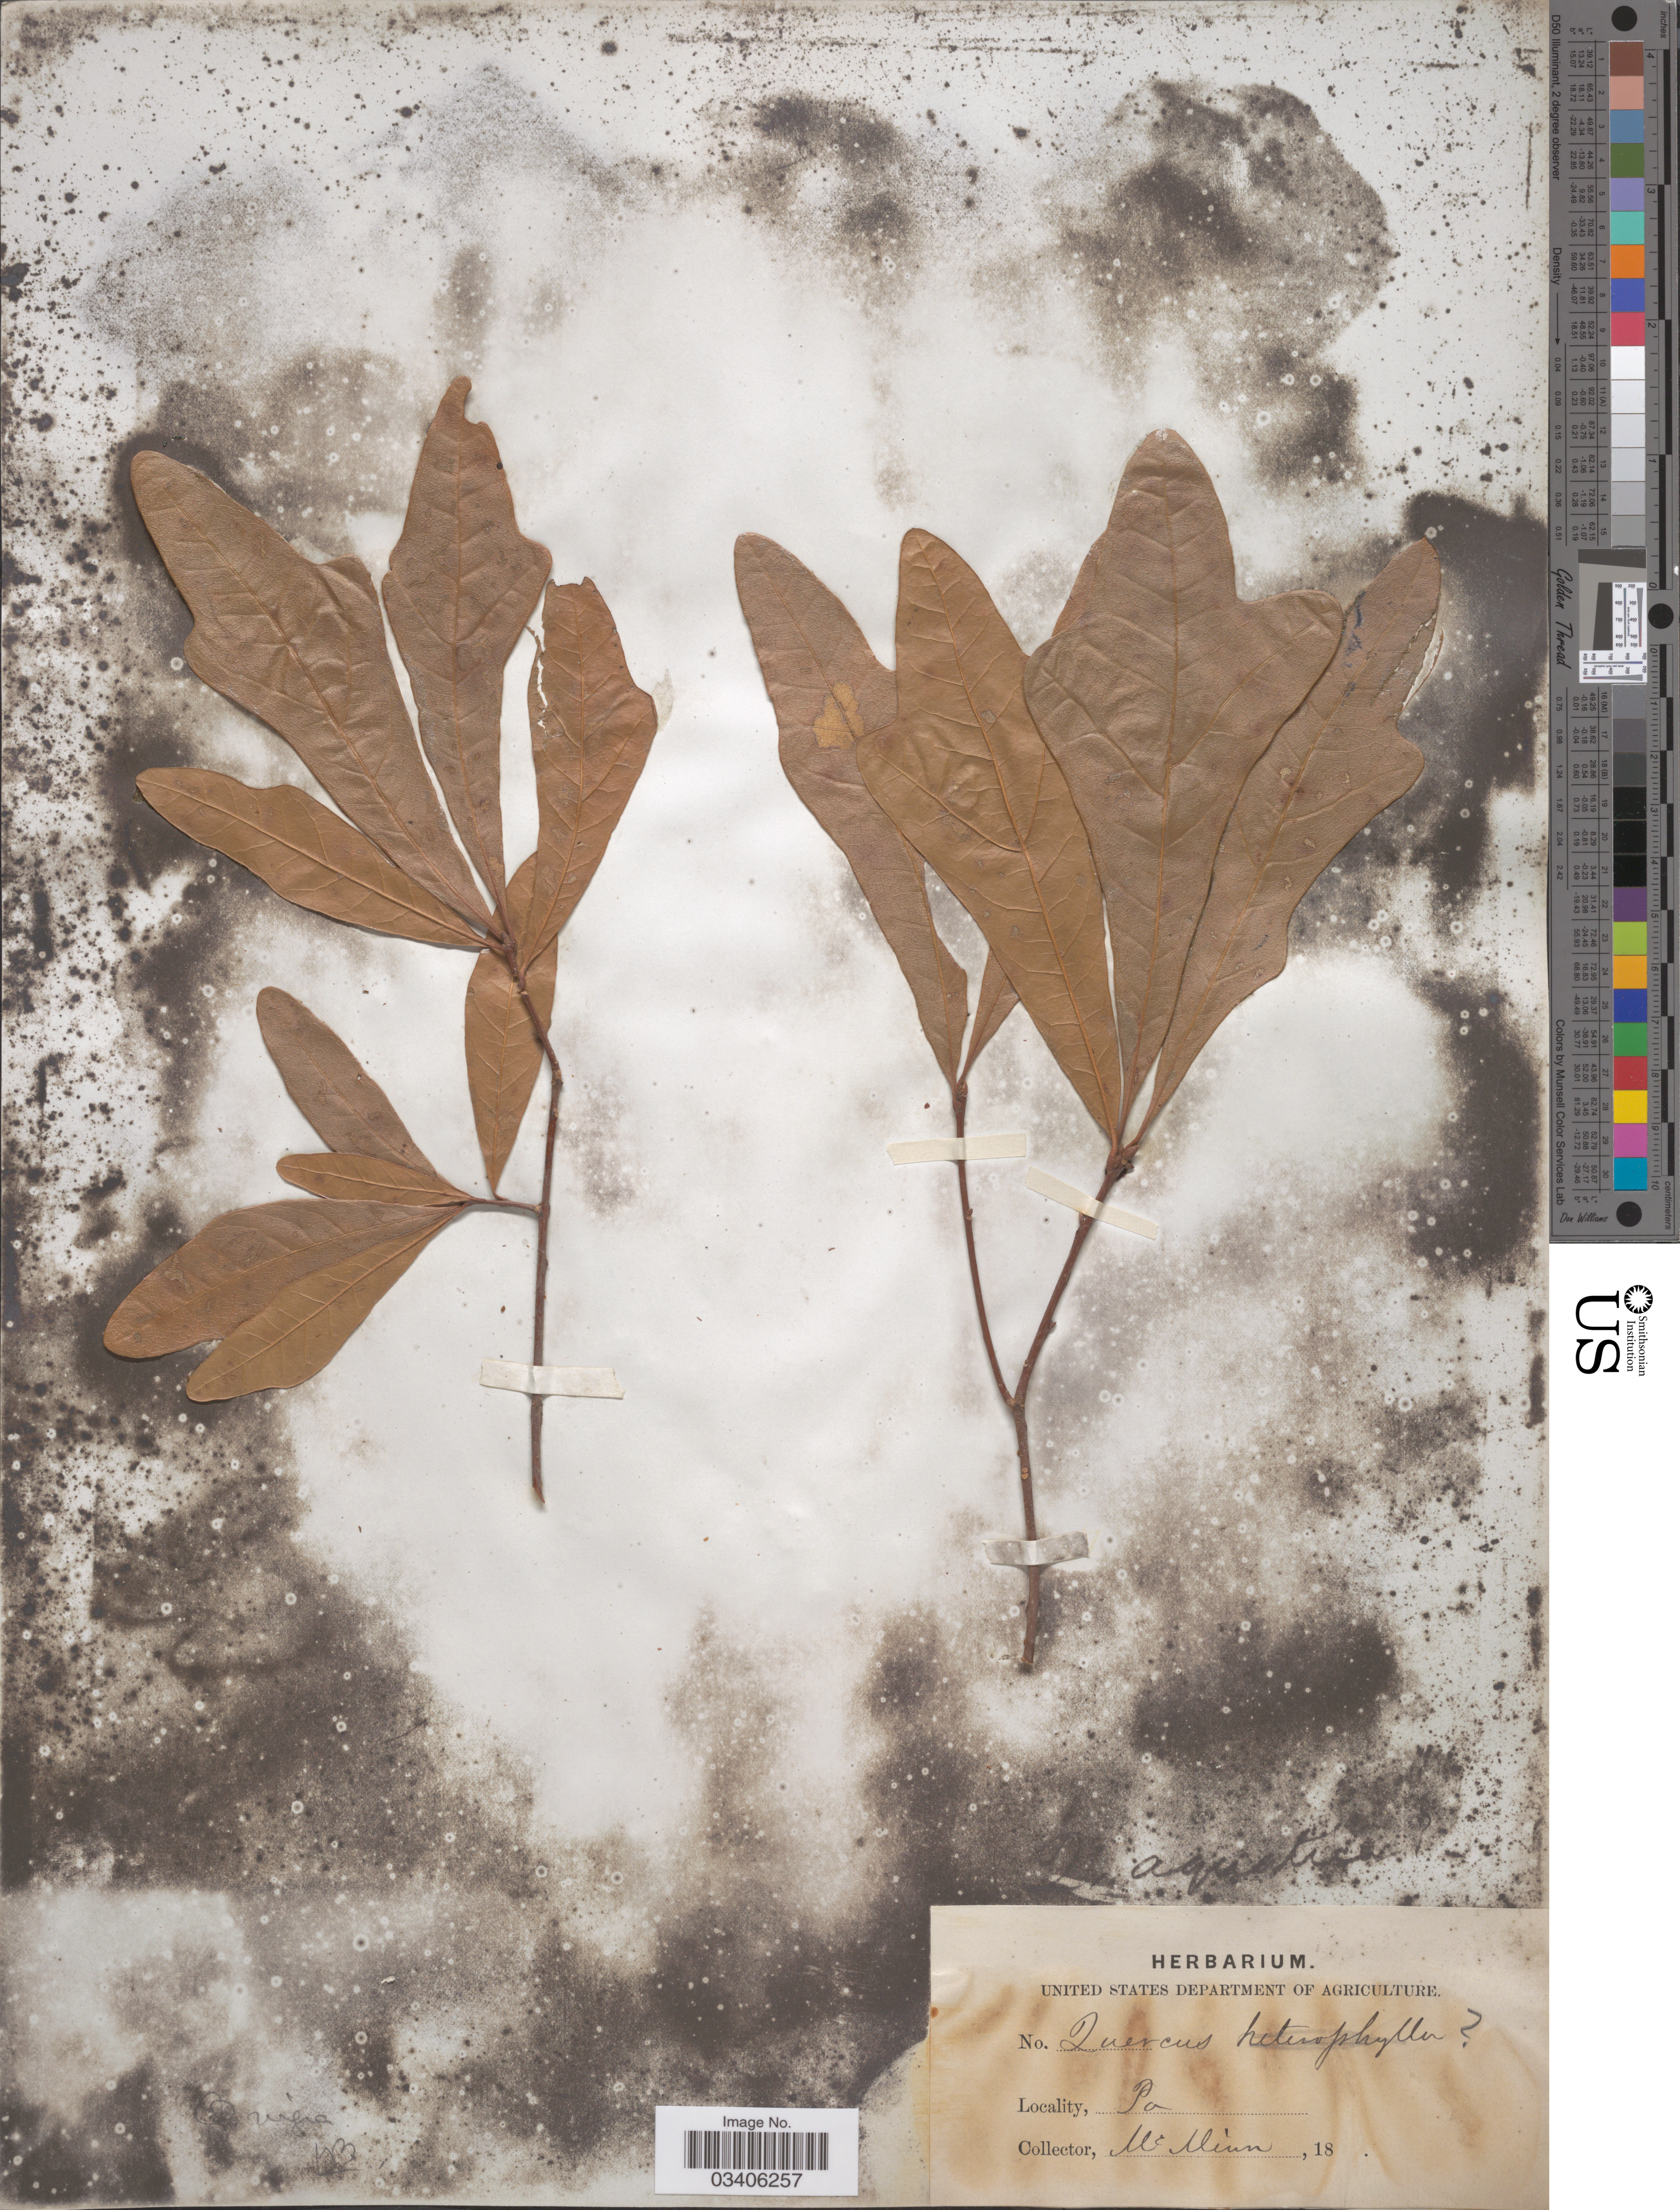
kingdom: Plantae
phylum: Tracheophyta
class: Magnoliopsida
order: Fagales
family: Fagaceae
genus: Quercus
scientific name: Quercus x leana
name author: Nutt.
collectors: McMinn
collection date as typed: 18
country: United States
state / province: Pennsylvania